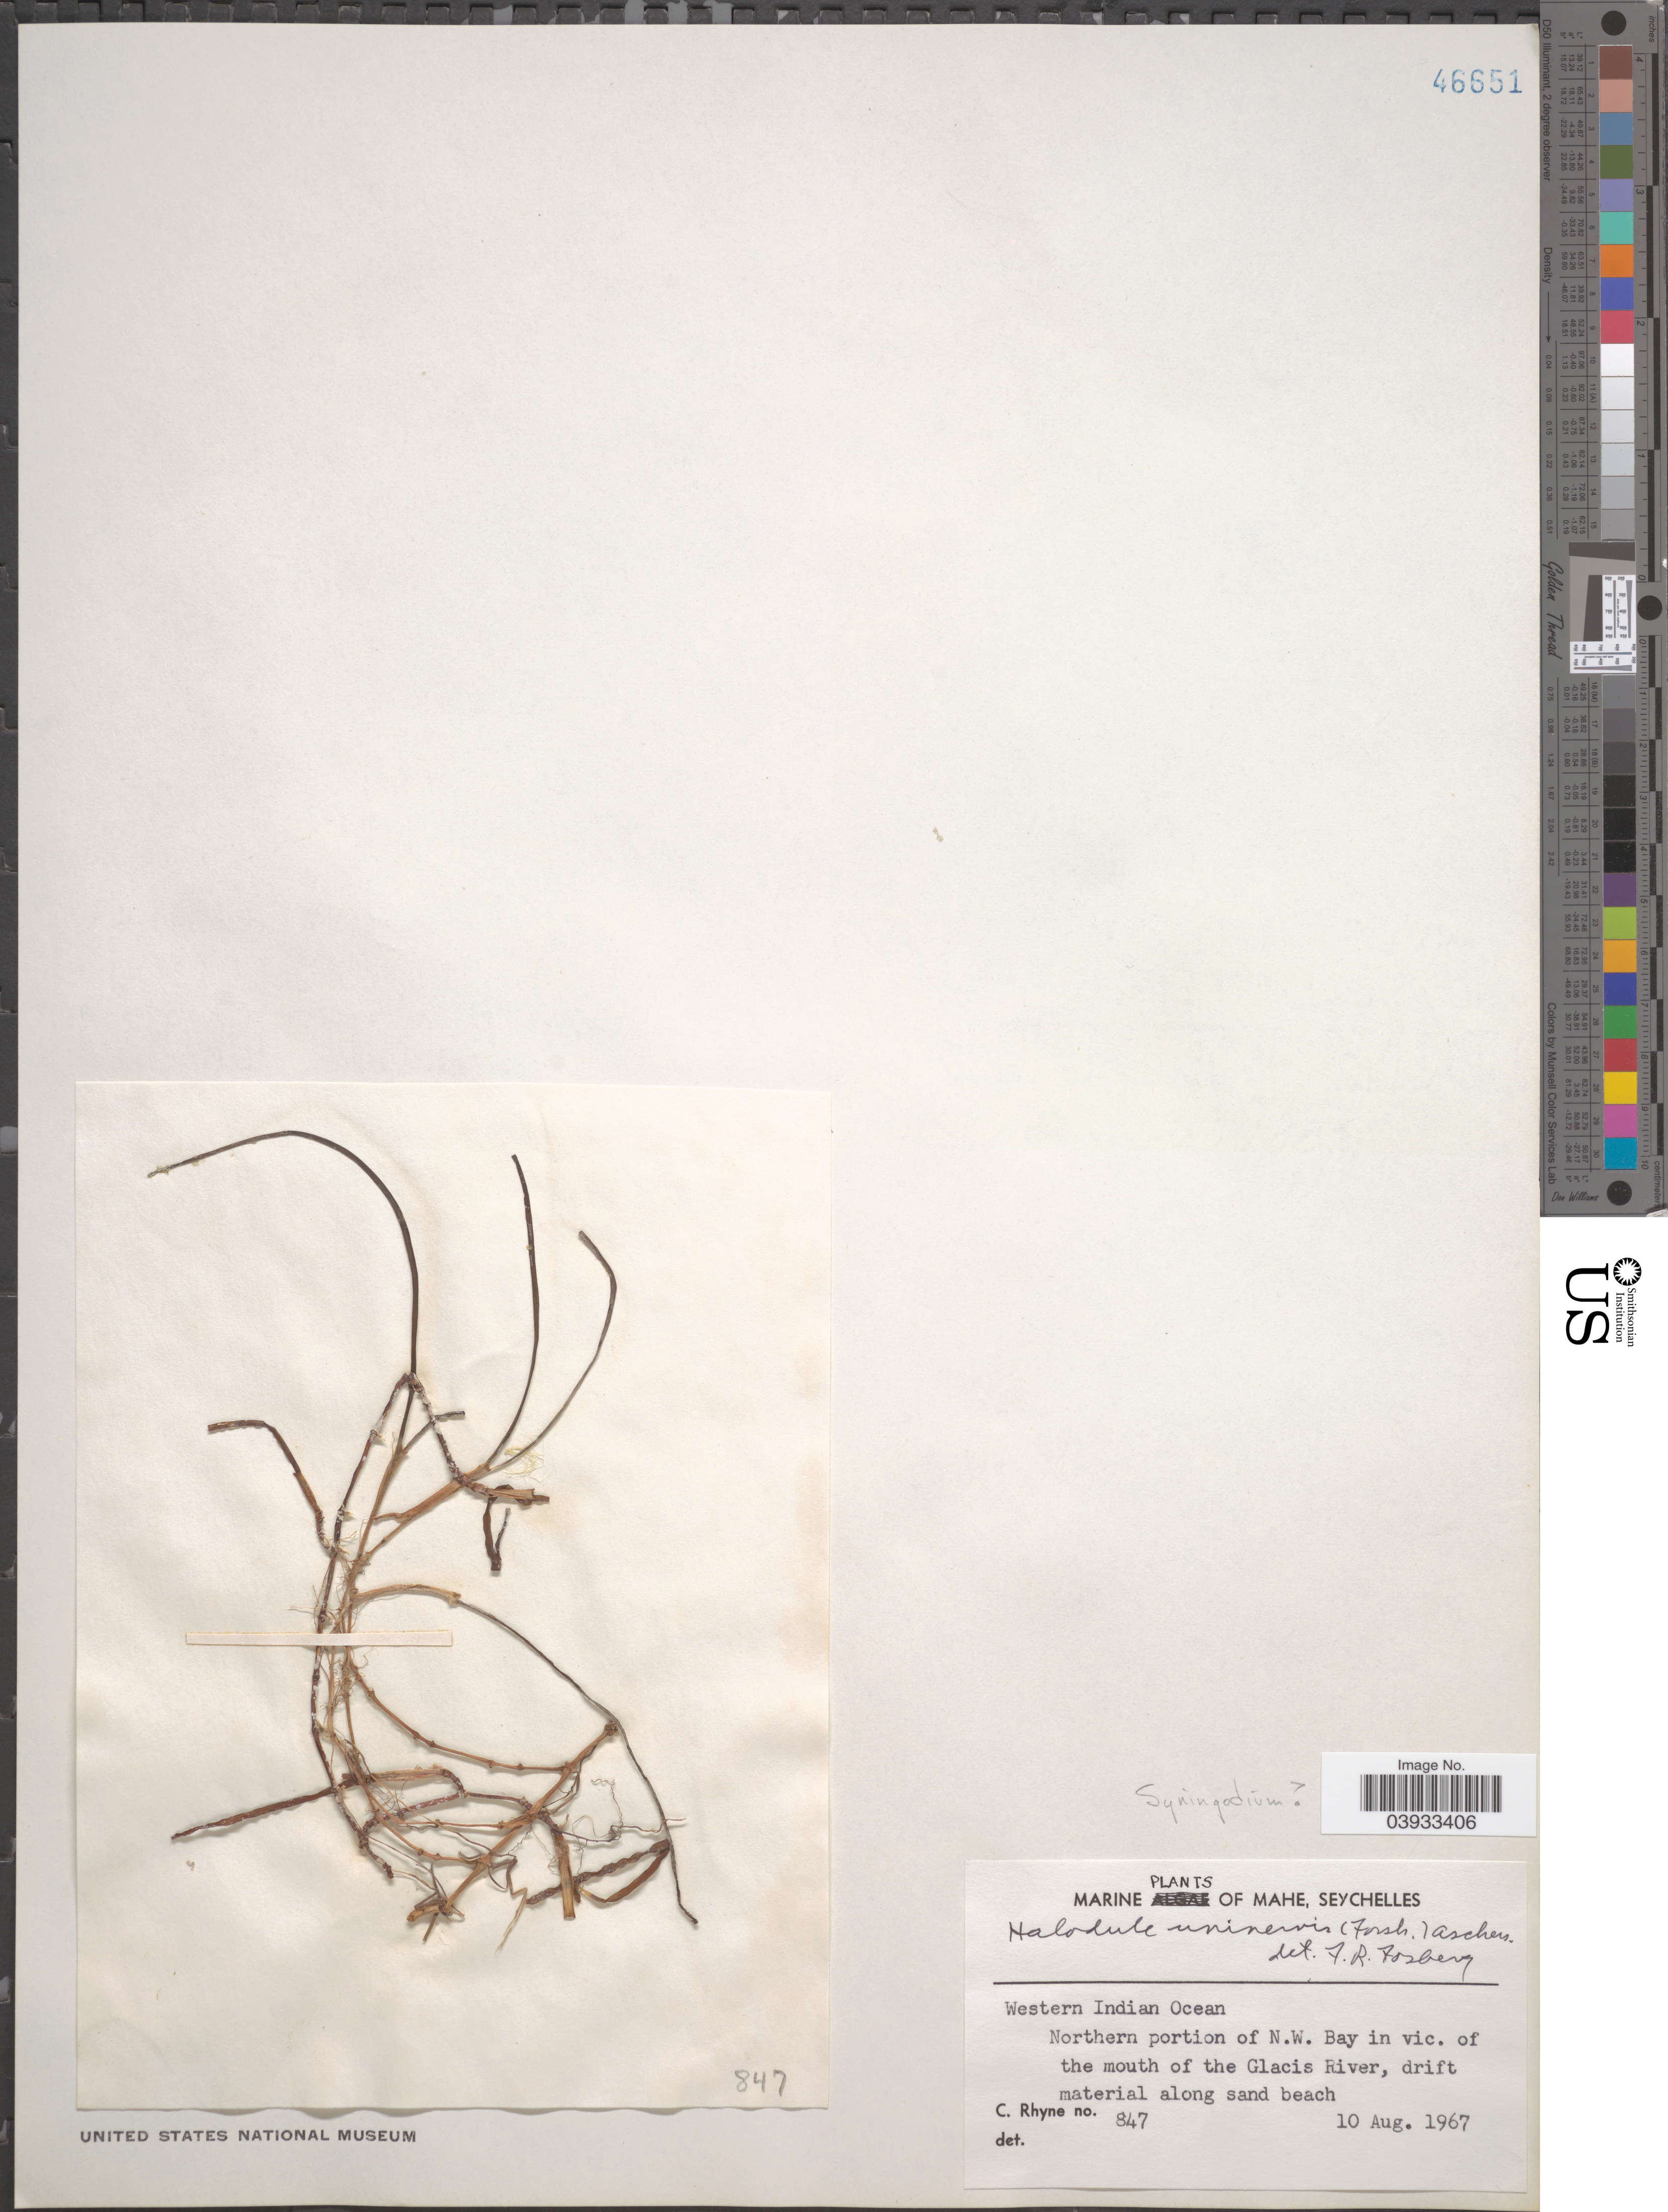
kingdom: Plantae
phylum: Tracheophyta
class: Liliopsida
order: Alismatales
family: Cymodoceaceae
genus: Halodule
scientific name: Halodule uninervis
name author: (Forssk.) Asch.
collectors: C. Rhyne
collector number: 847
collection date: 1967-08-10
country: Seychelles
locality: Mahe, Western Indian Ocean. Northern portion of N.W. Bay in vic. of the mouth of the Glacis River.